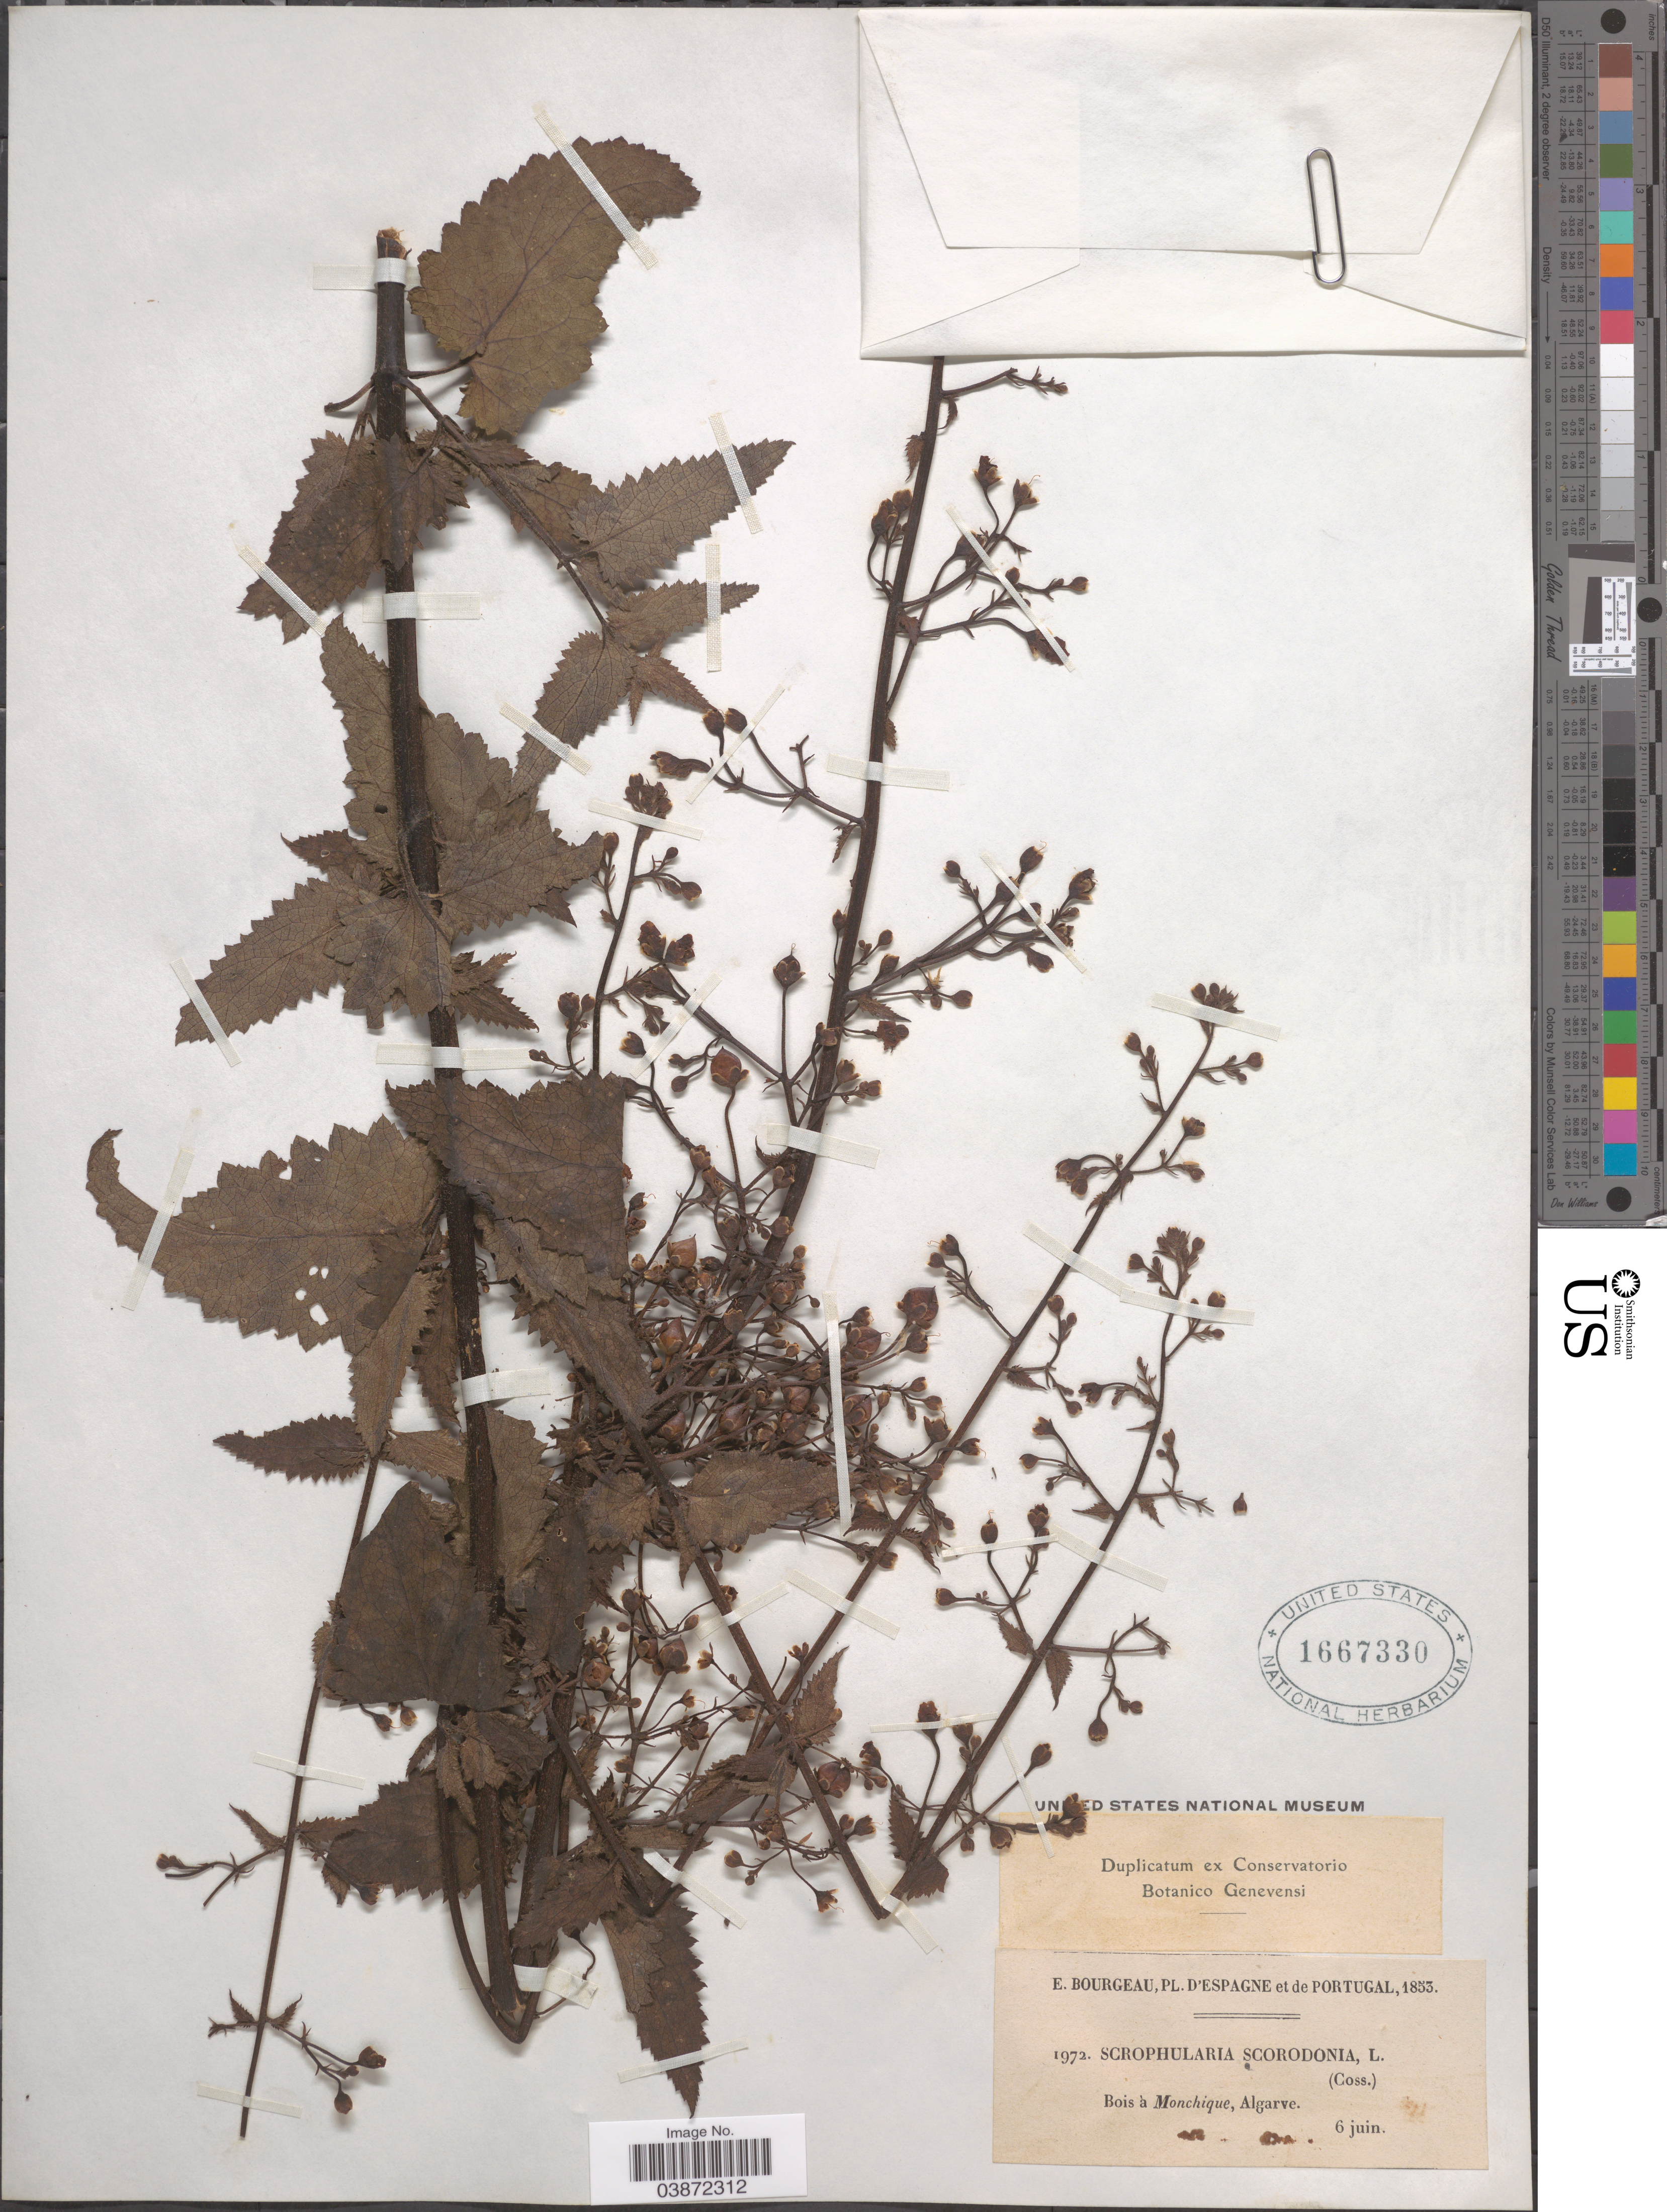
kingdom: Plantae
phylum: Tracheophyta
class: Magnoliopsida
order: Lamiales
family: Scrophulariaceae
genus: Scrophularia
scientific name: Scrophularia scorodonia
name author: L.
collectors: E. Bourgeau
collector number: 1972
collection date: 1853-06-06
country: Portugal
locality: D'Espagne et de Portugal. Bois à Monchique, Algarve.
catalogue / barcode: US 1667330